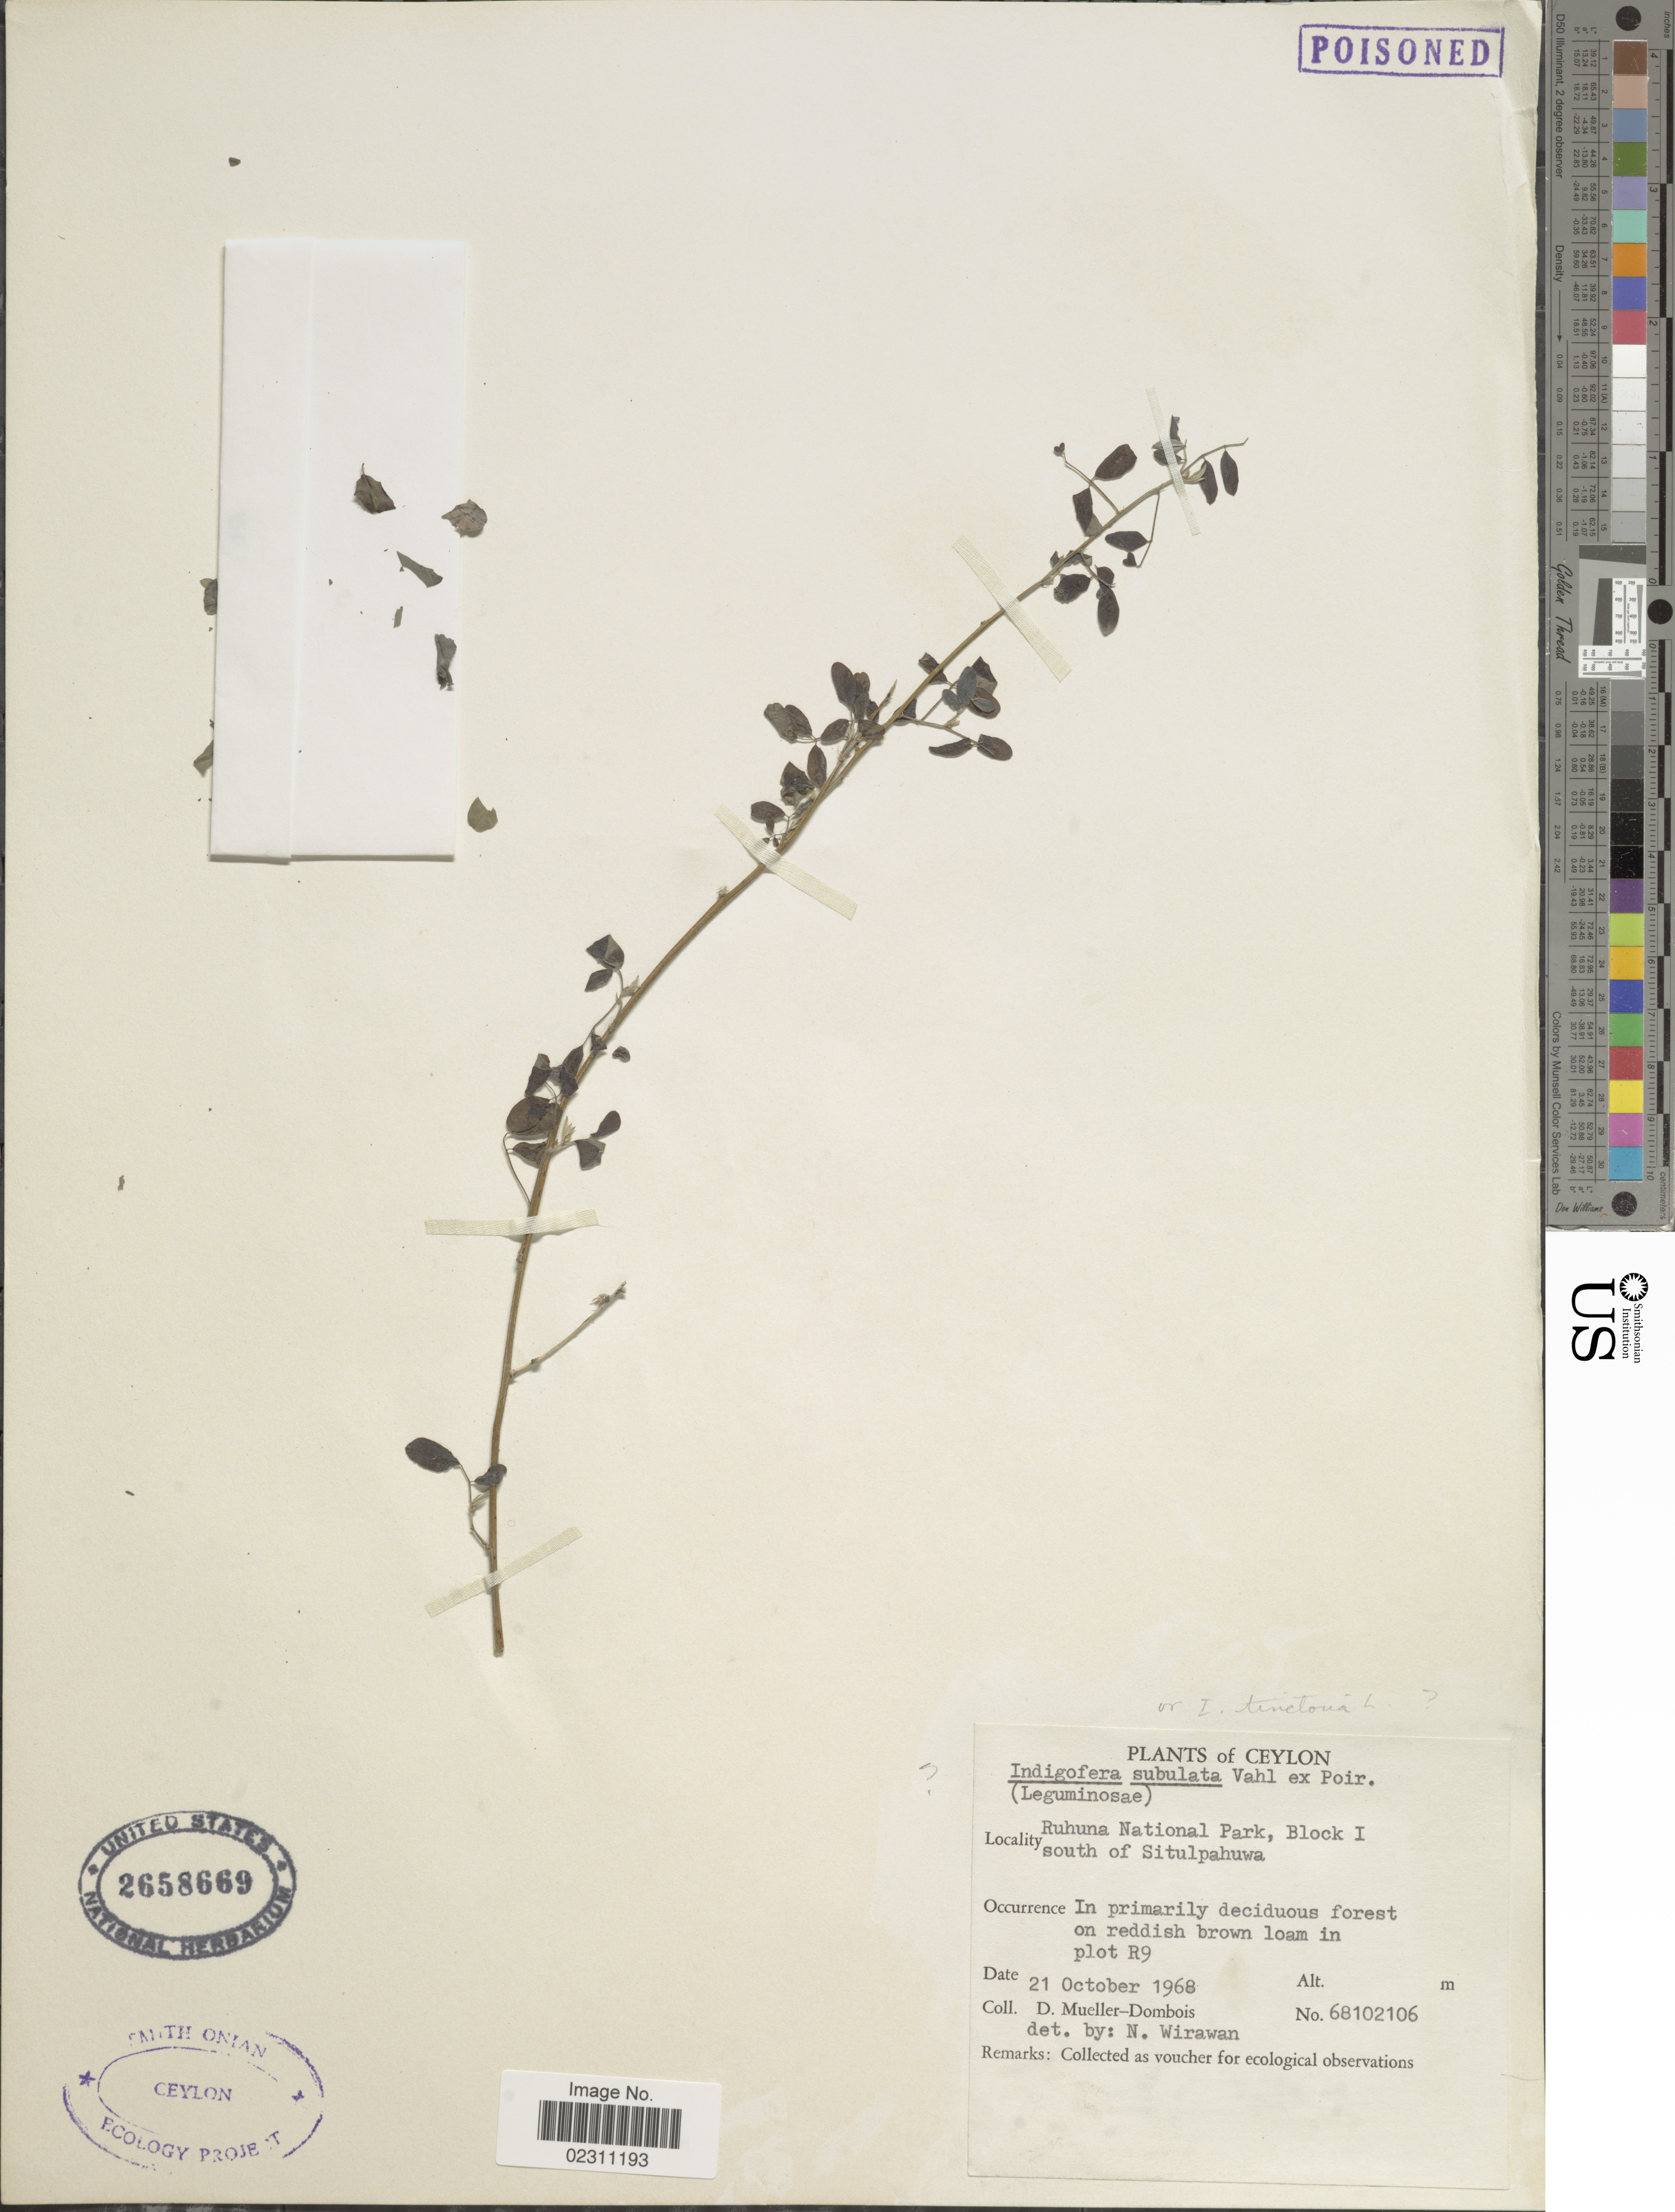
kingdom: Plantae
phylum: Tracheophyta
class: Magnoliopsida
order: Fabales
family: Fabaceae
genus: Indigofera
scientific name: Indigofera tinctoria sensu Naves non L.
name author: Naves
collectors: D. Mueller-Dombois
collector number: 68102106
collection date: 1968-10-21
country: Sri Lanka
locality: Ceylon. Ruhuna National Park, Block I south of Situlpahuwa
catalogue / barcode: US 2658669